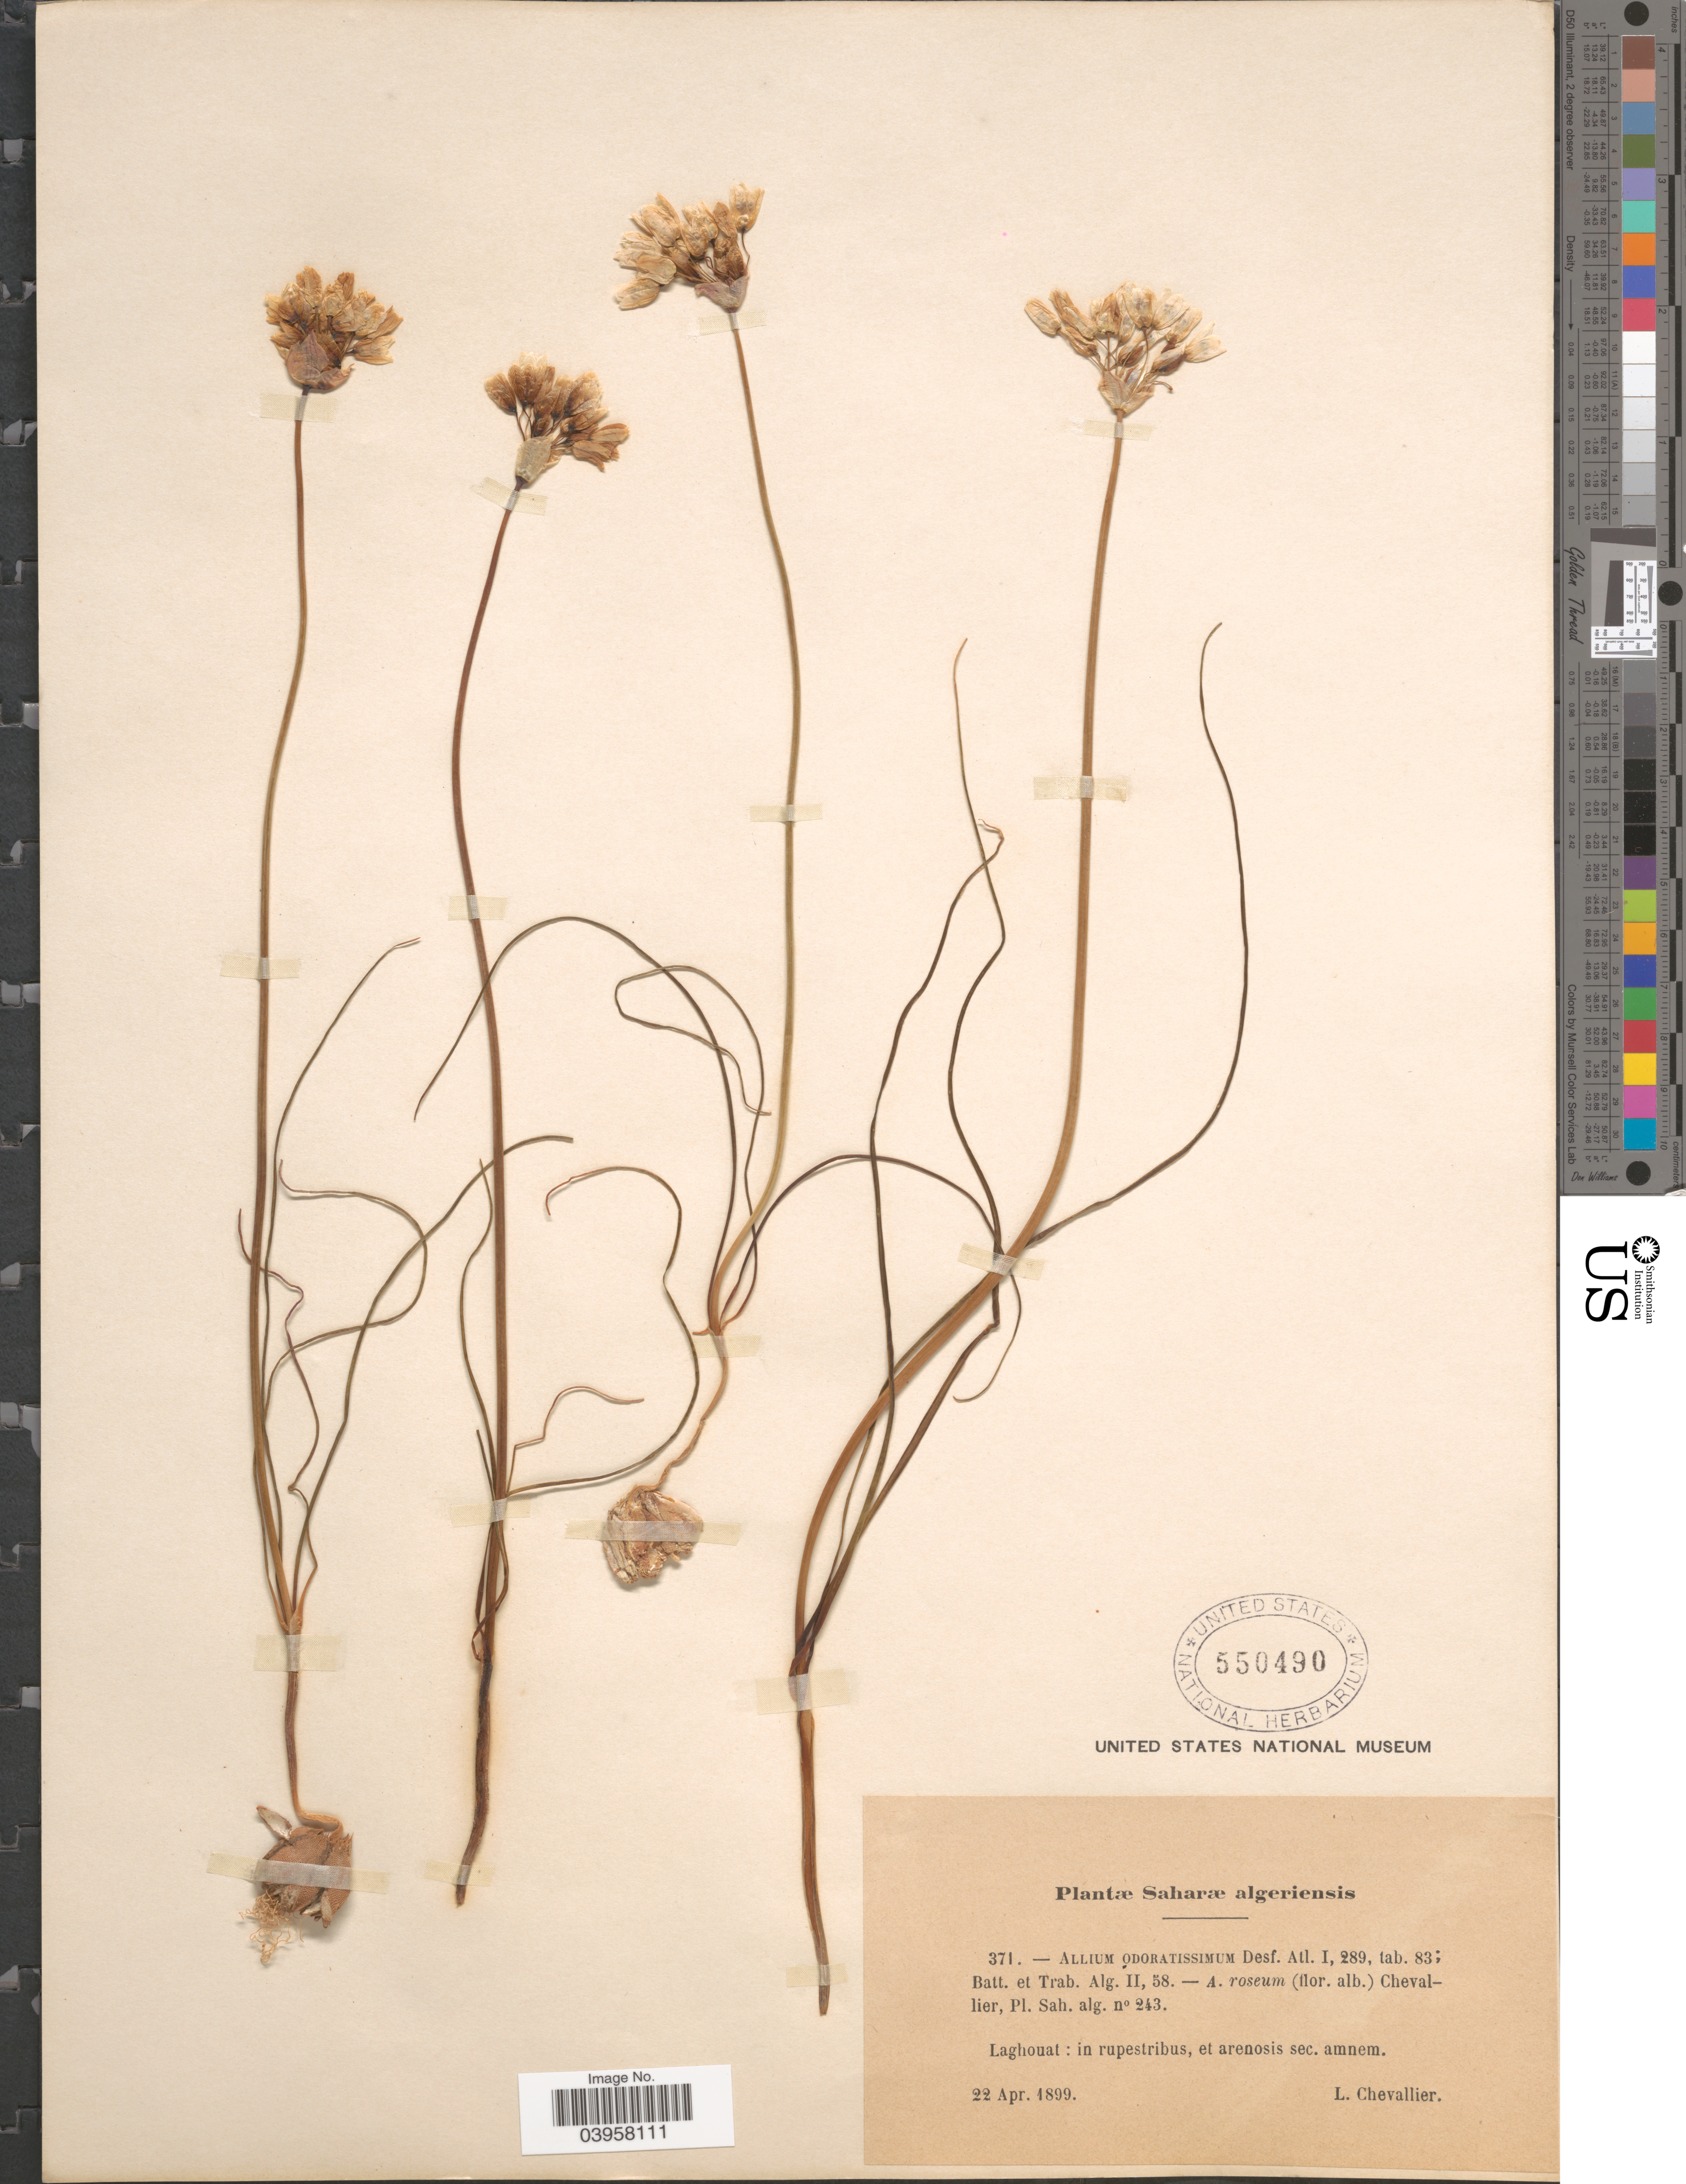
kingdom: Plantae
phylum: Tracheophyta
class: Liliopsida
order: Asparagales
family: Amaryllidaceae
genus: Allium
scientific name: Allium odoratissimum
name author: Desf.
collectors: L. Chevallier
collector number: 371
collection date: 1899-04-22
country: Algeria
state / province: Laghouat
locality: Saharæ algeriensis. In rupestribus, et arenosis sec. amnem.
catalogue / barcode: US 550490